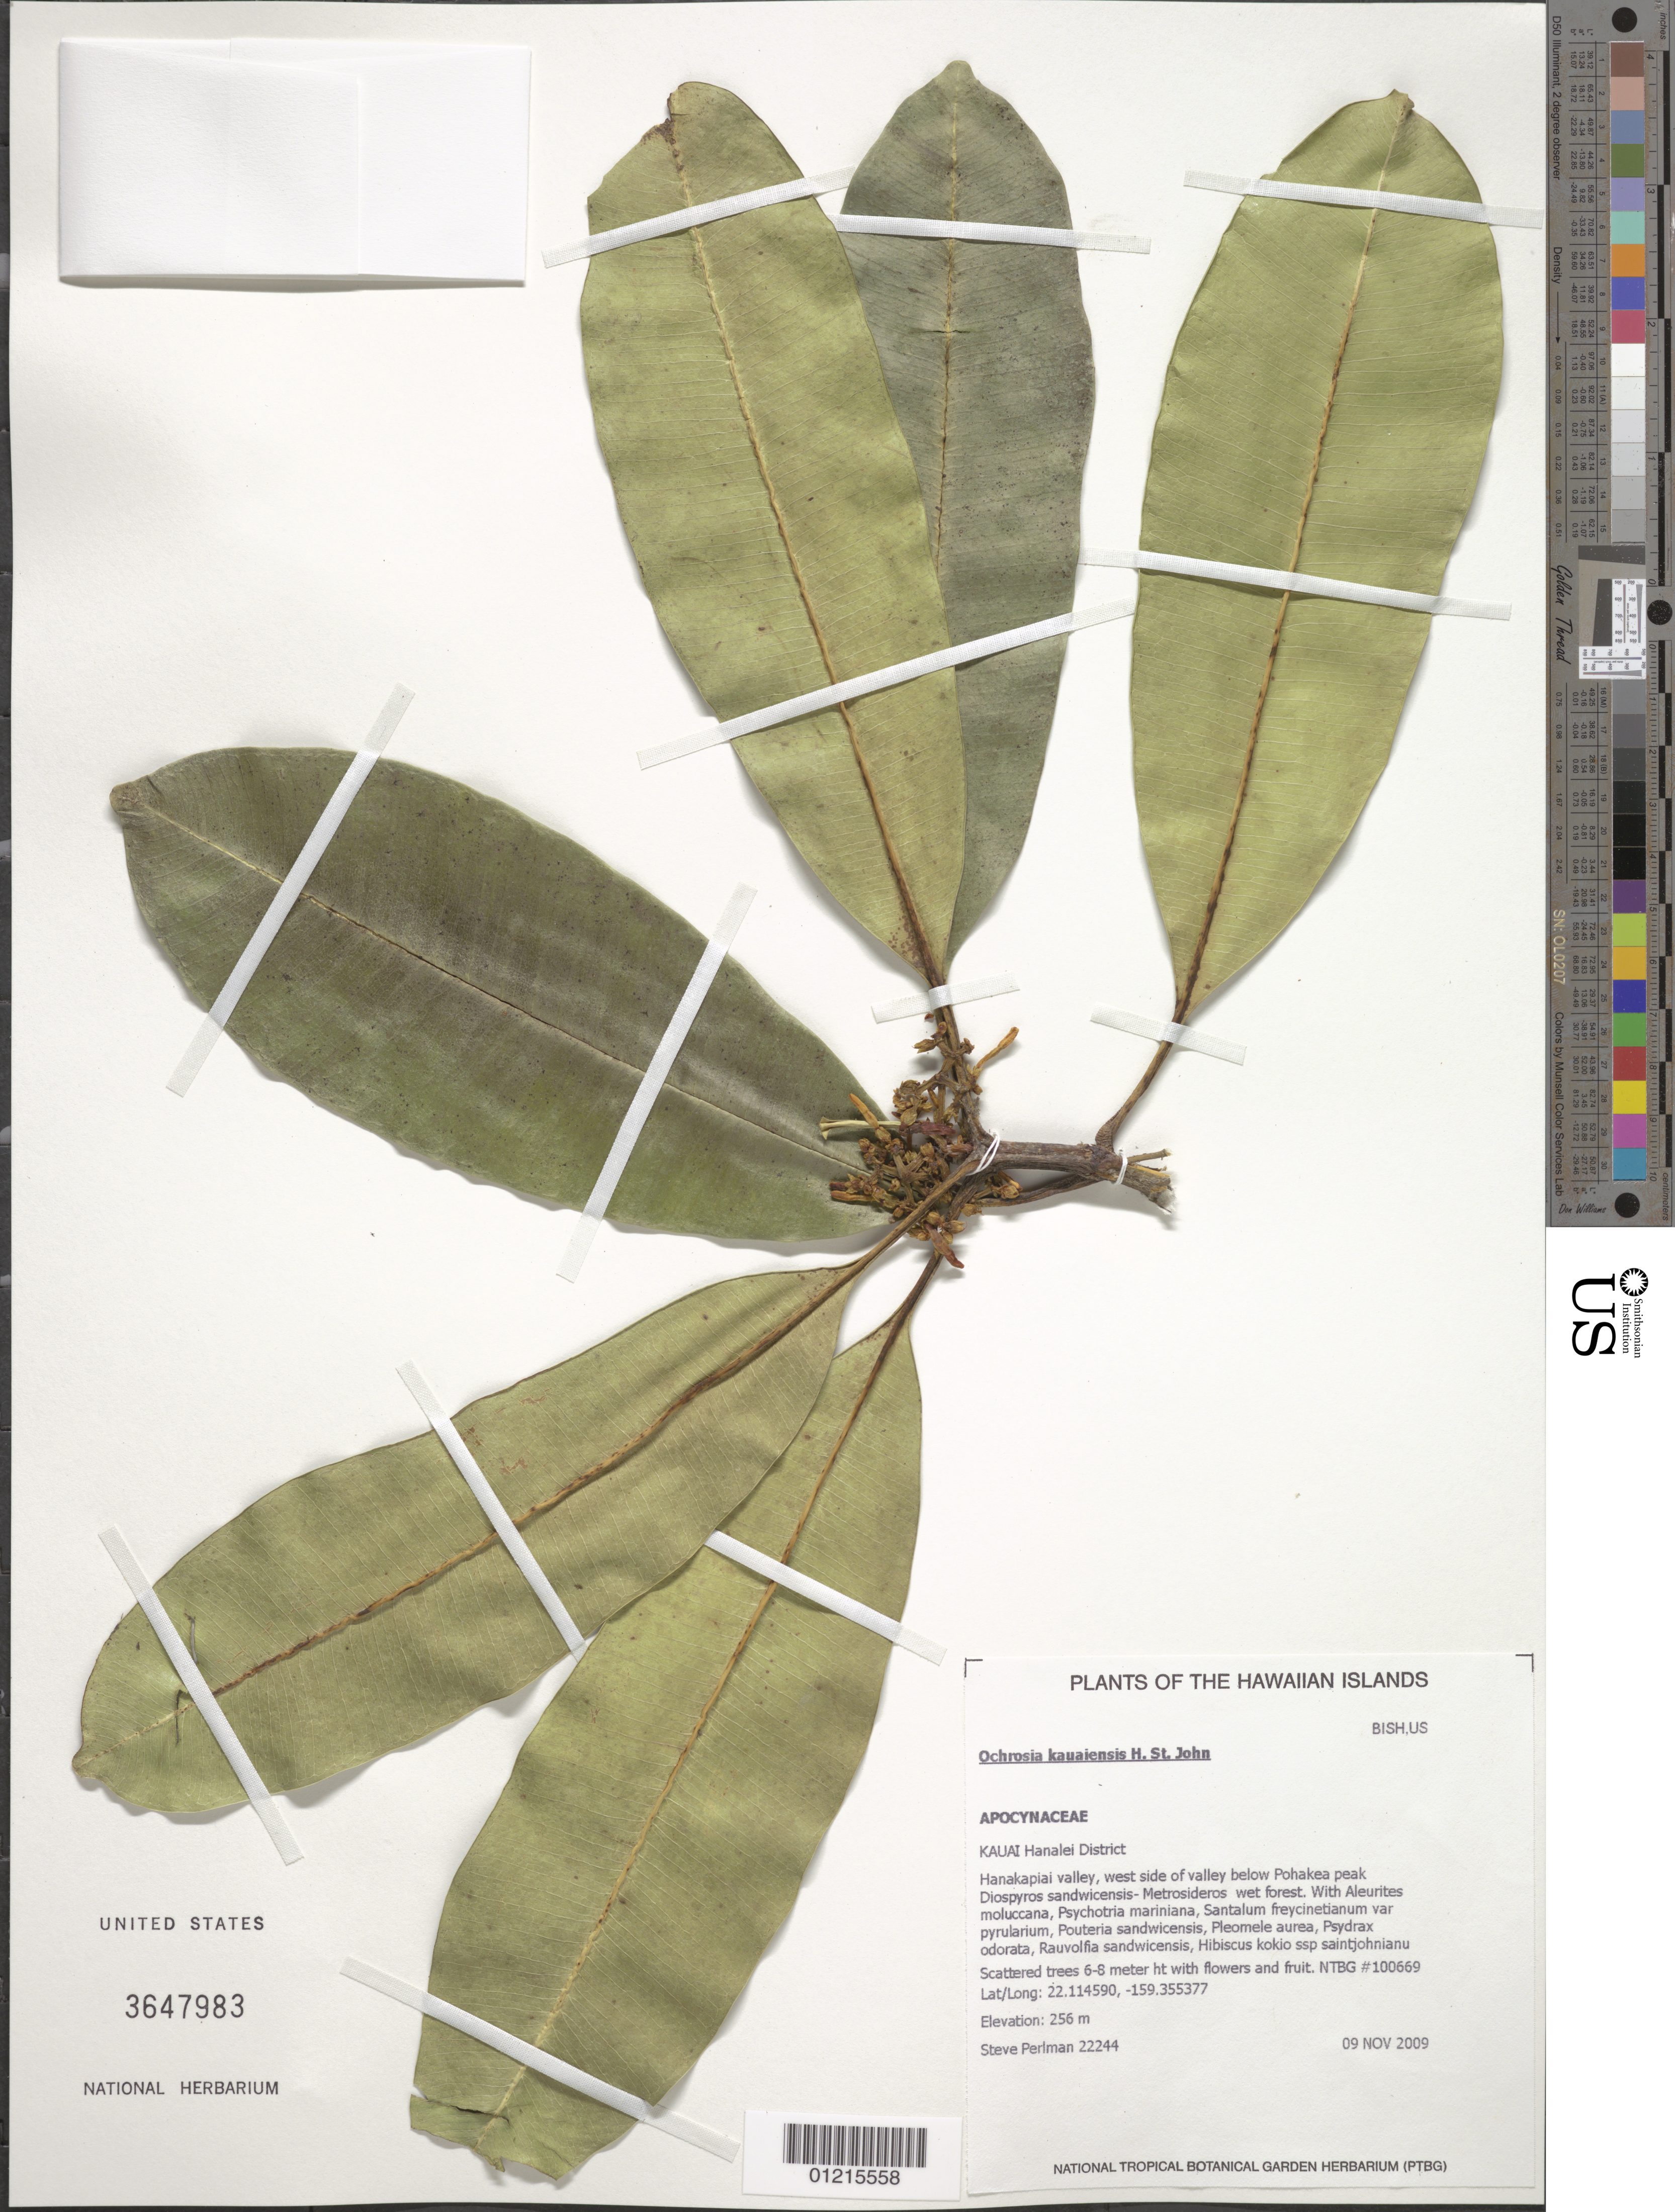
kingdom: Plantae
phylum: Tracheophyta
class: Magnoliopsida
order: Gentianales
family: Apocynaceae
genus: Ochrosia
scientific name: Ochrosia kauaiensis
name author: H. St. John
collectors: S. P. Perlman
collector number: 22244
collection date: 2009-11-09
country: United States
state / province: Hawaii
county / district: Kauai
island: Kaua'i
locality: Hanalei District, Hanakapiai Valley, west side of valley below Pohakea peak.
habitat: Wet forest.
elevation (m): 256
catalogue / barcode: US 3647983